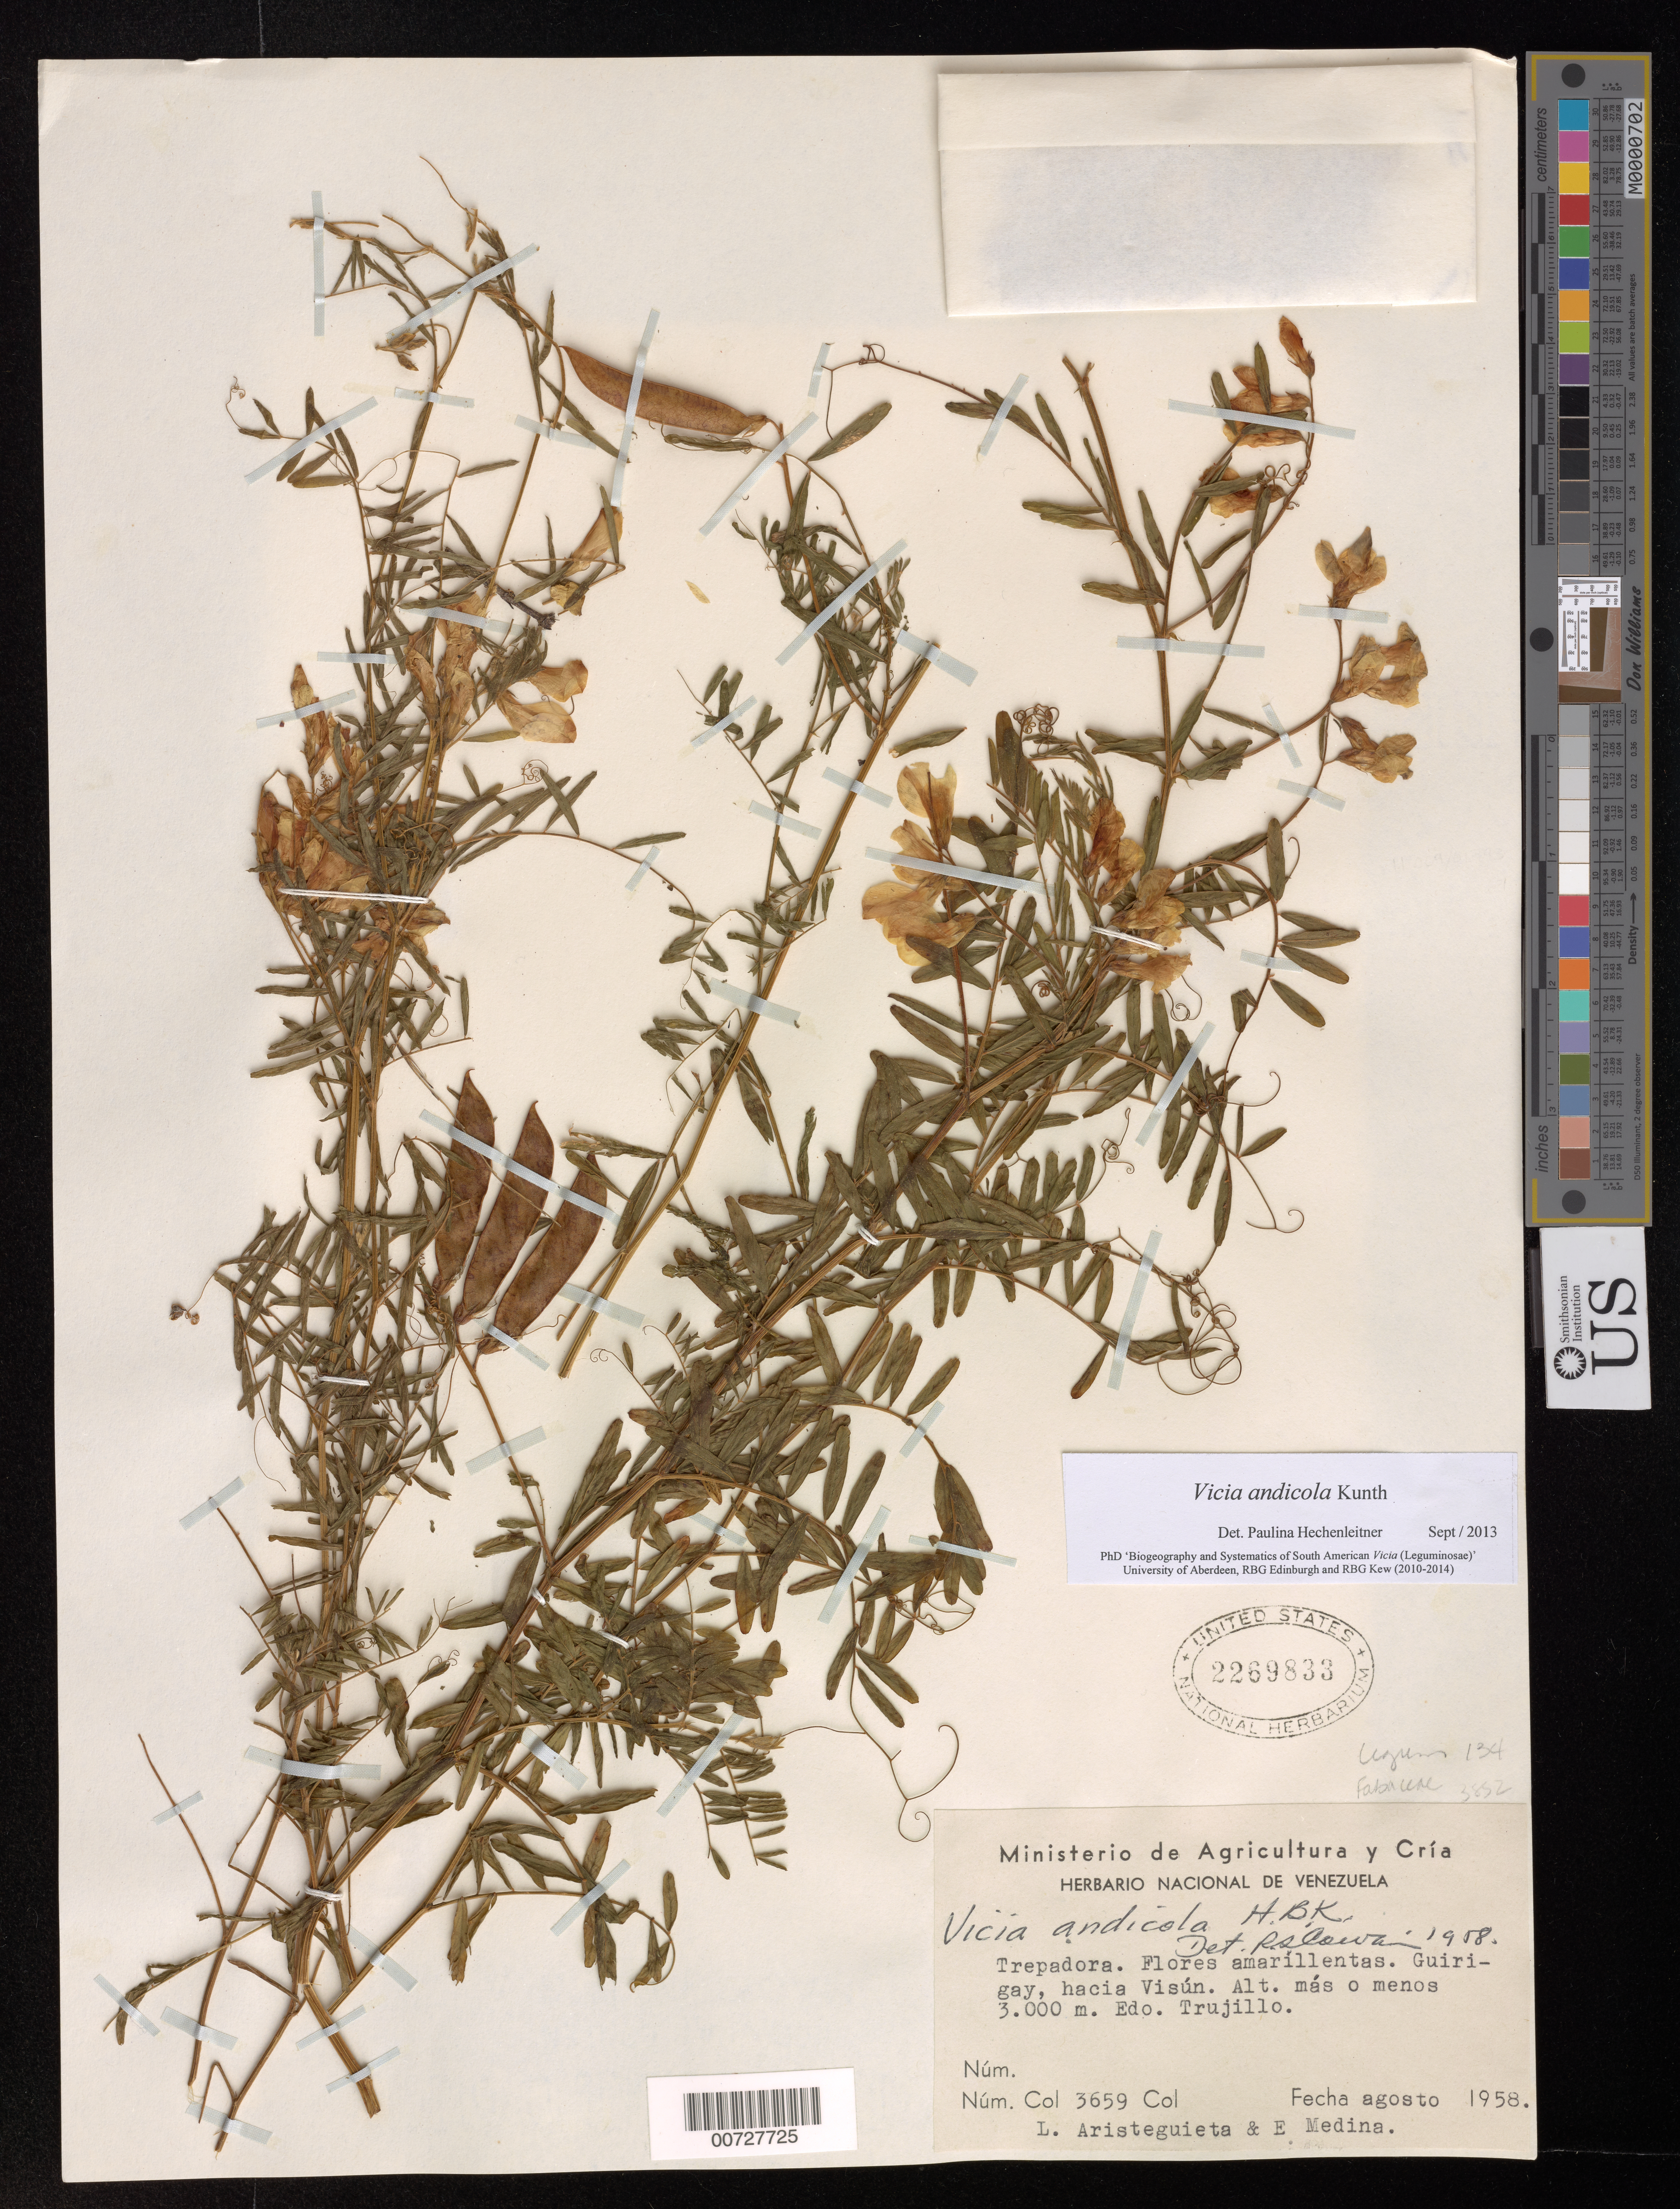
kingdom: Plantae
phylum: Tracheophyta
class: Magnoliopsida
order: Fabales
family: Fabaceae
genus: Vicia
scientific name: Vicia andicola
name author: Kunth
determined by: Cowan, R. S.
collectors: L. Aristeguieta & E. Medina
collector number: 3659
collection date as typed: Aug 1958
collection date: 1958-08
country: Venezuela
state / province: Trujillo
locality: Guirigay, hacia Visún.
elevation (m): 3000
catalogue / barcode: US 2269833